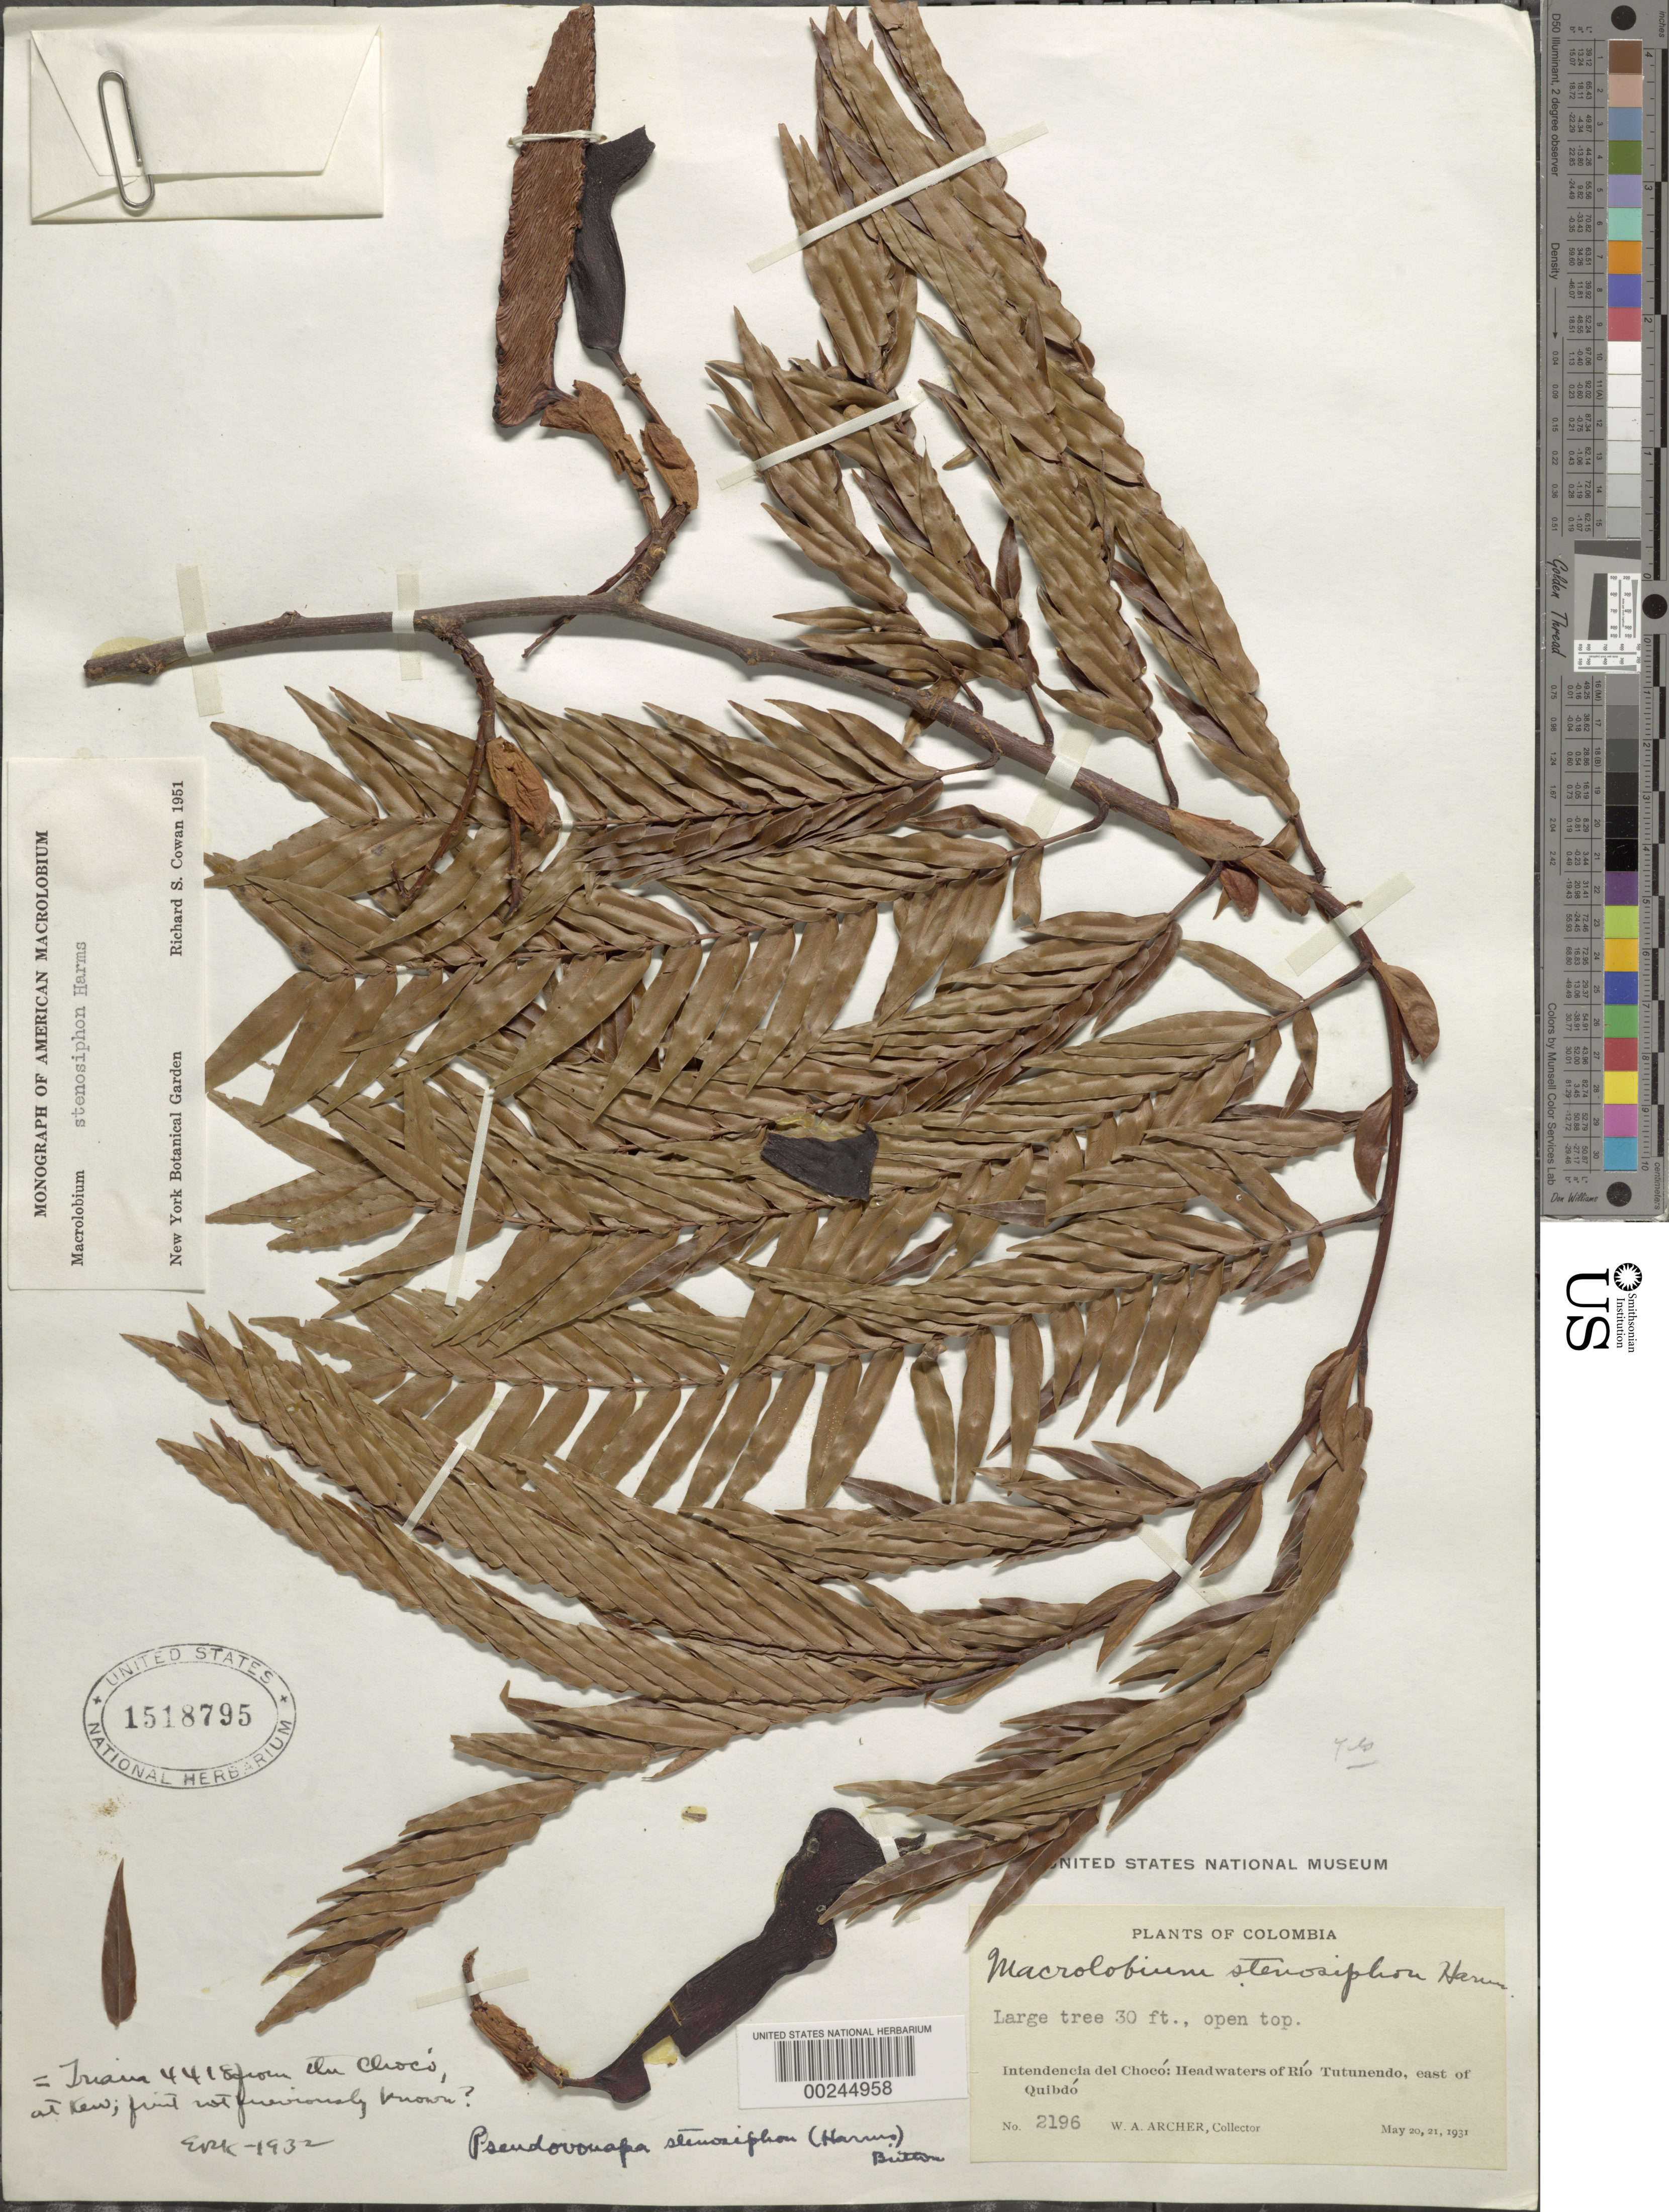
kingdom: Plantae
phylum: Tracheophyta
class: Magnoliopsida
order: Fabales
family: Fabaceae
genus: Macrolobium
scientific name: Macrolobium stenosiphon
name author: Harms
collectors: W. A. Archer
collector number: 2196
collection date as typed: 20 May 1931 and 21 May 1931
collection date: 1931-05-20,1931-05-21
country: Colombia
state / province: Chocó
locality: Headwaters of Rio Tutunendo, E of Quibdo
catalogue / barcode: US 1518795